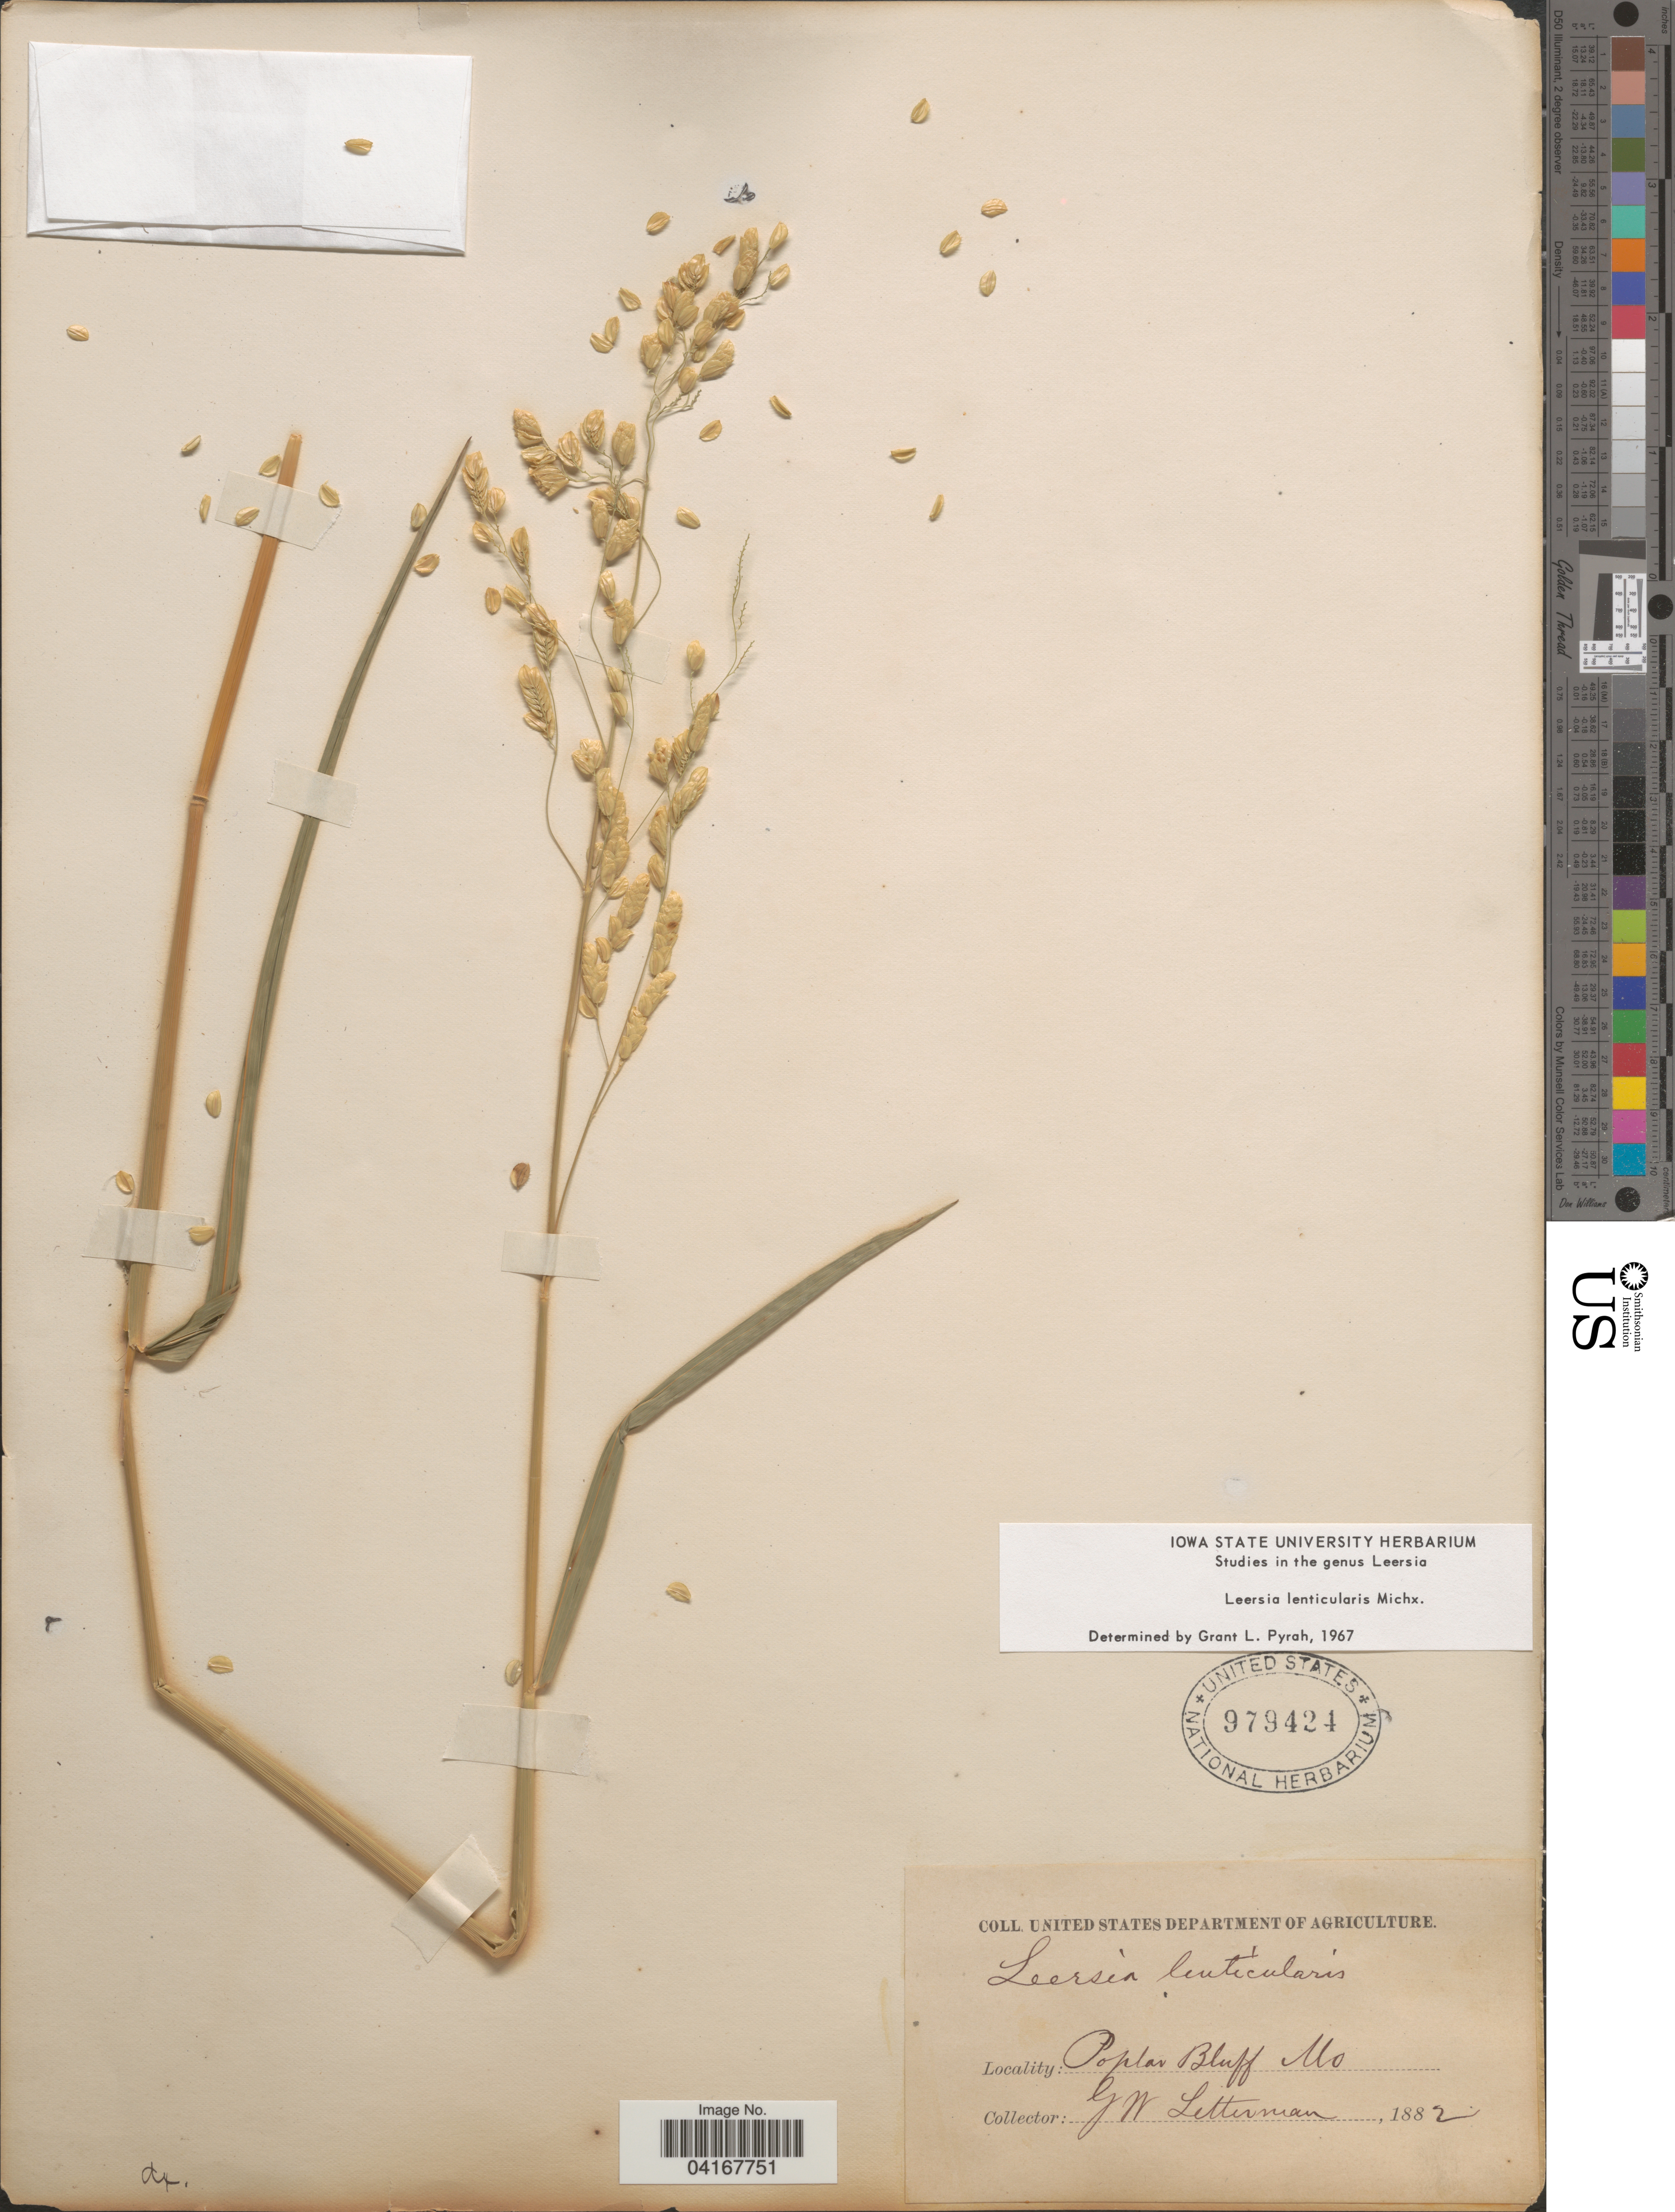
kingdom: Plantae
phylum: Tracheophyta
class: Liliopsida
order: Poales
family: Poaceae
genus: Leersia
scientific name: Leersia lenticularis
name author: Michx.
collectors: G. W. Letterman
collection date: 1882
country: United States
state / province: Missouri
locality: Poplar Bluff.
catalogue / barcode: US 979424